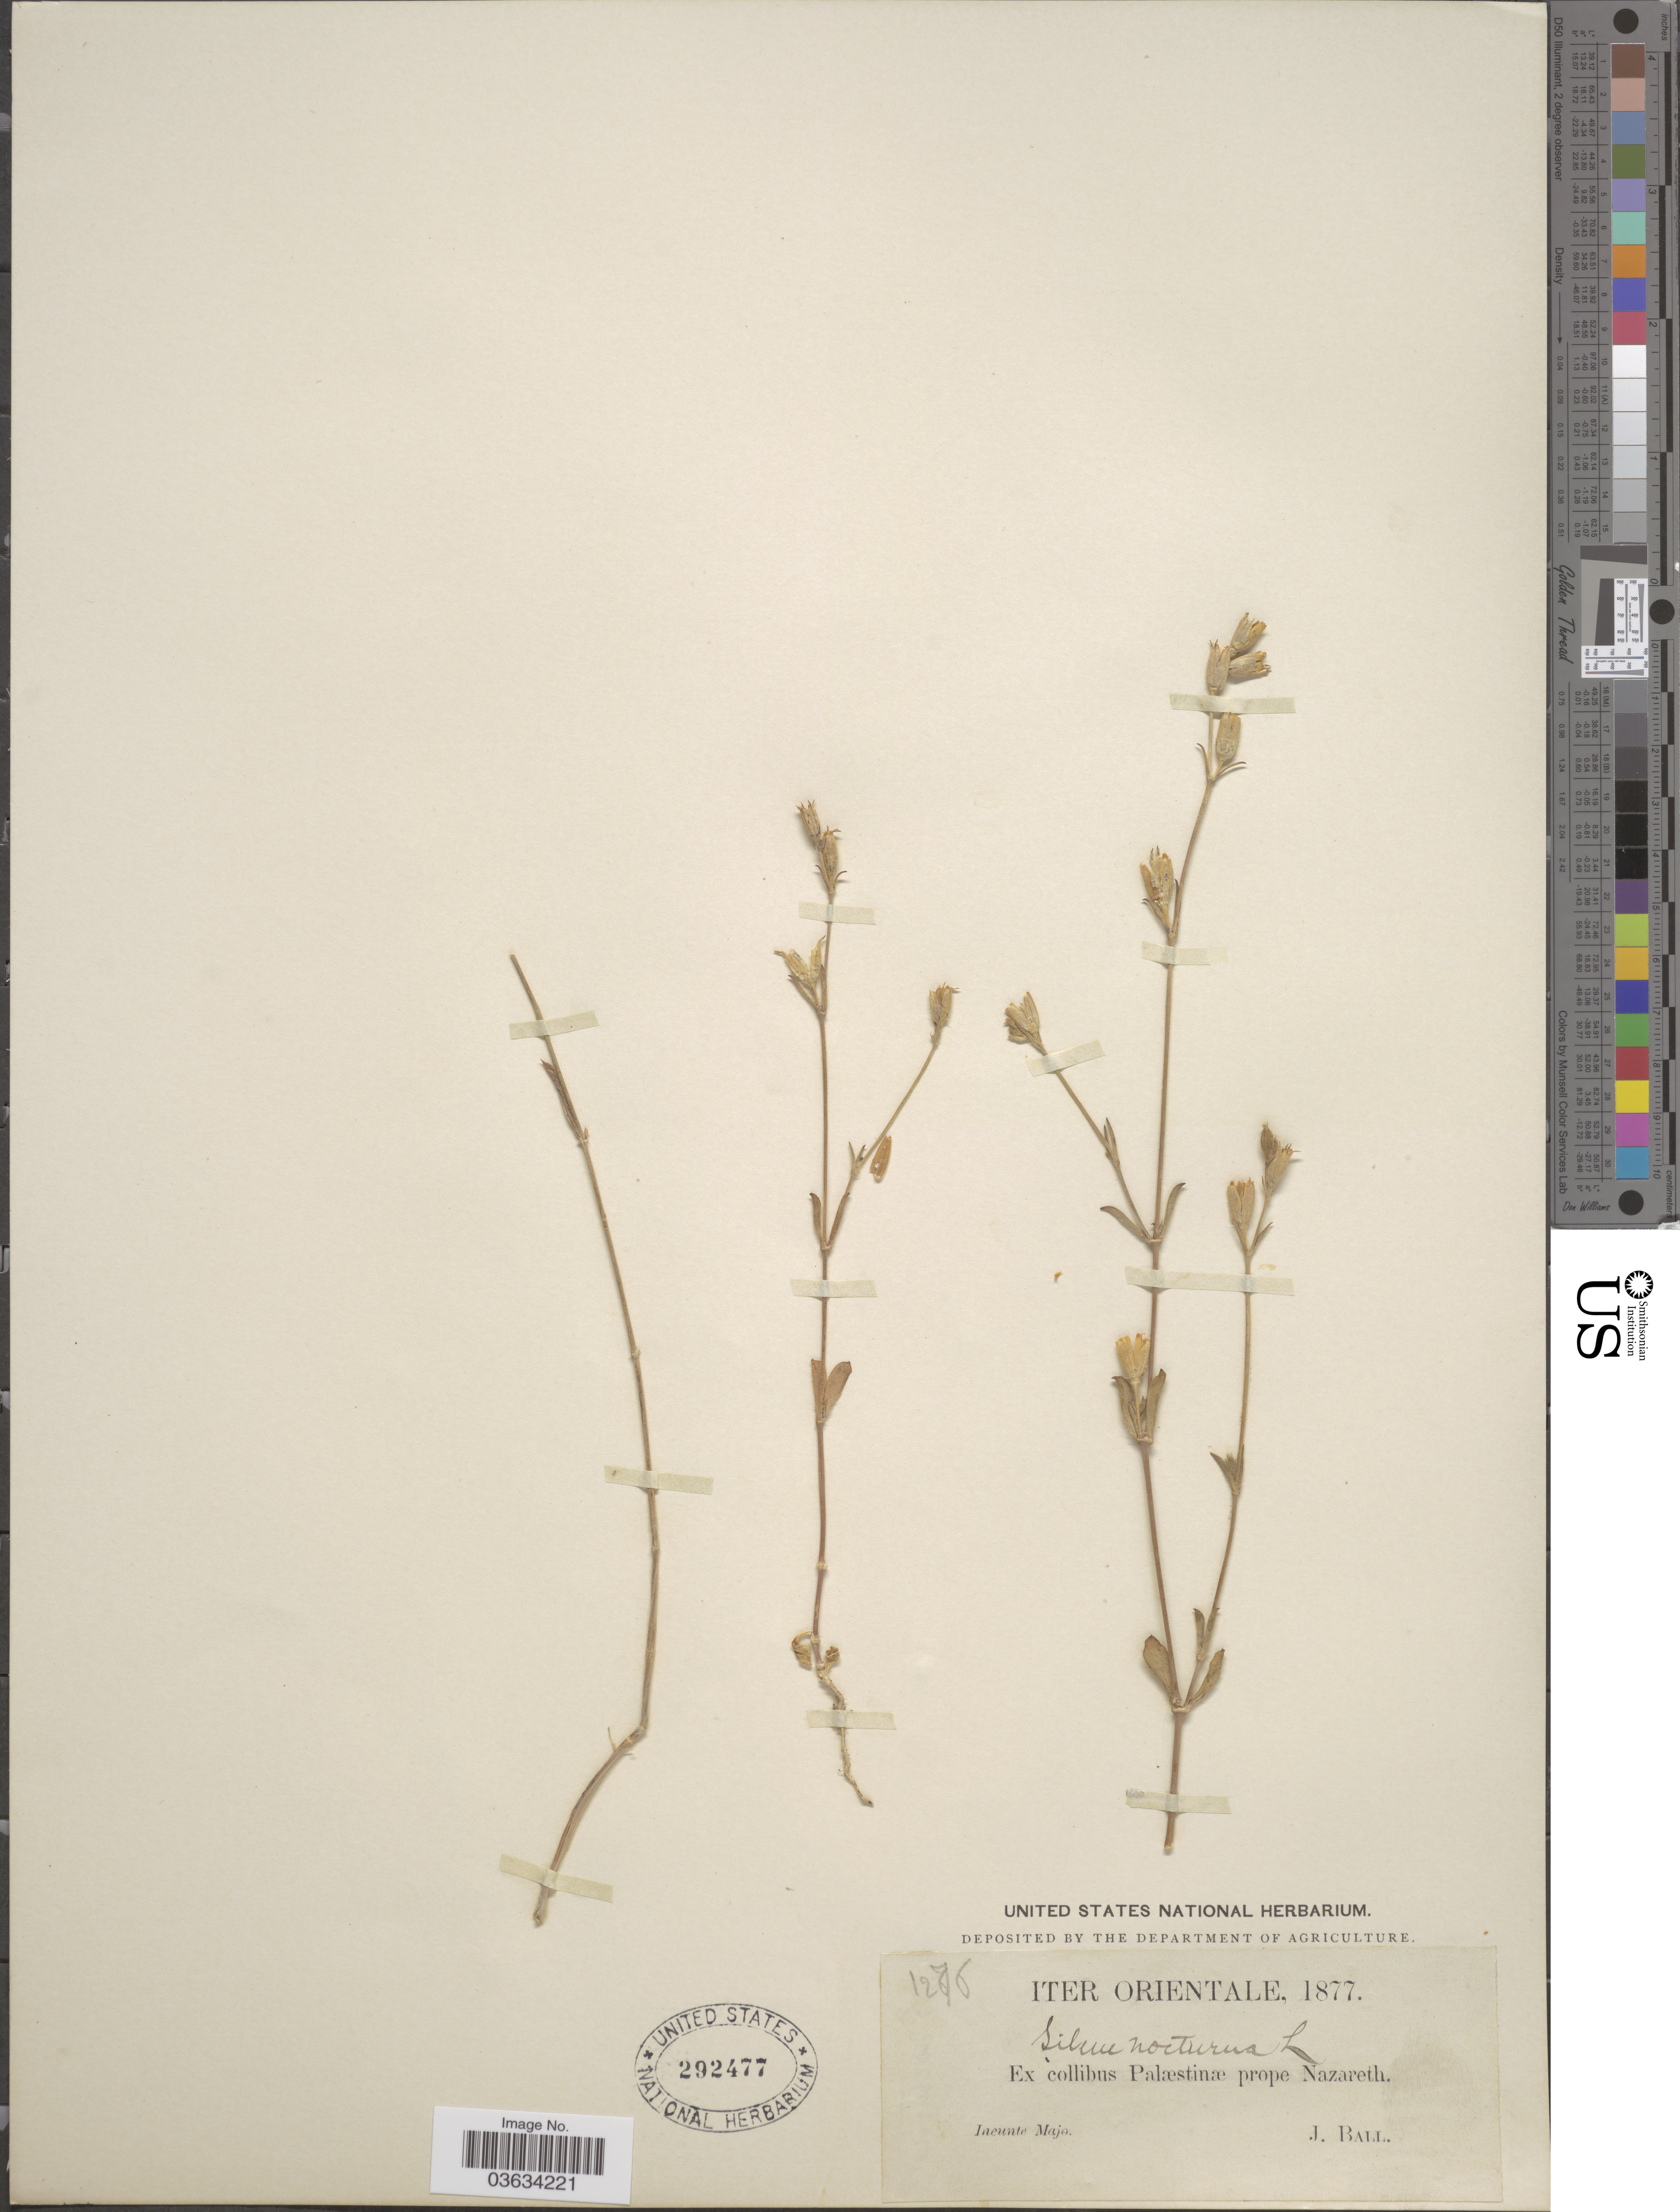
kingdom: Plantae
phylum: Tracheophyta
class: Magnoliopsida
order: Caryophyllales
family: Caryophyllaceae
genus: Silene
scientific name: Silene nocturna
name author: L.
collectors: J. Ball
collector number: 1276?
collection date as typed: Ineunte Majo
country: Israel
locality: Orientale. Ex collibus Palæstinæ prope Nazareth.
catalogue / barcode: US 292477